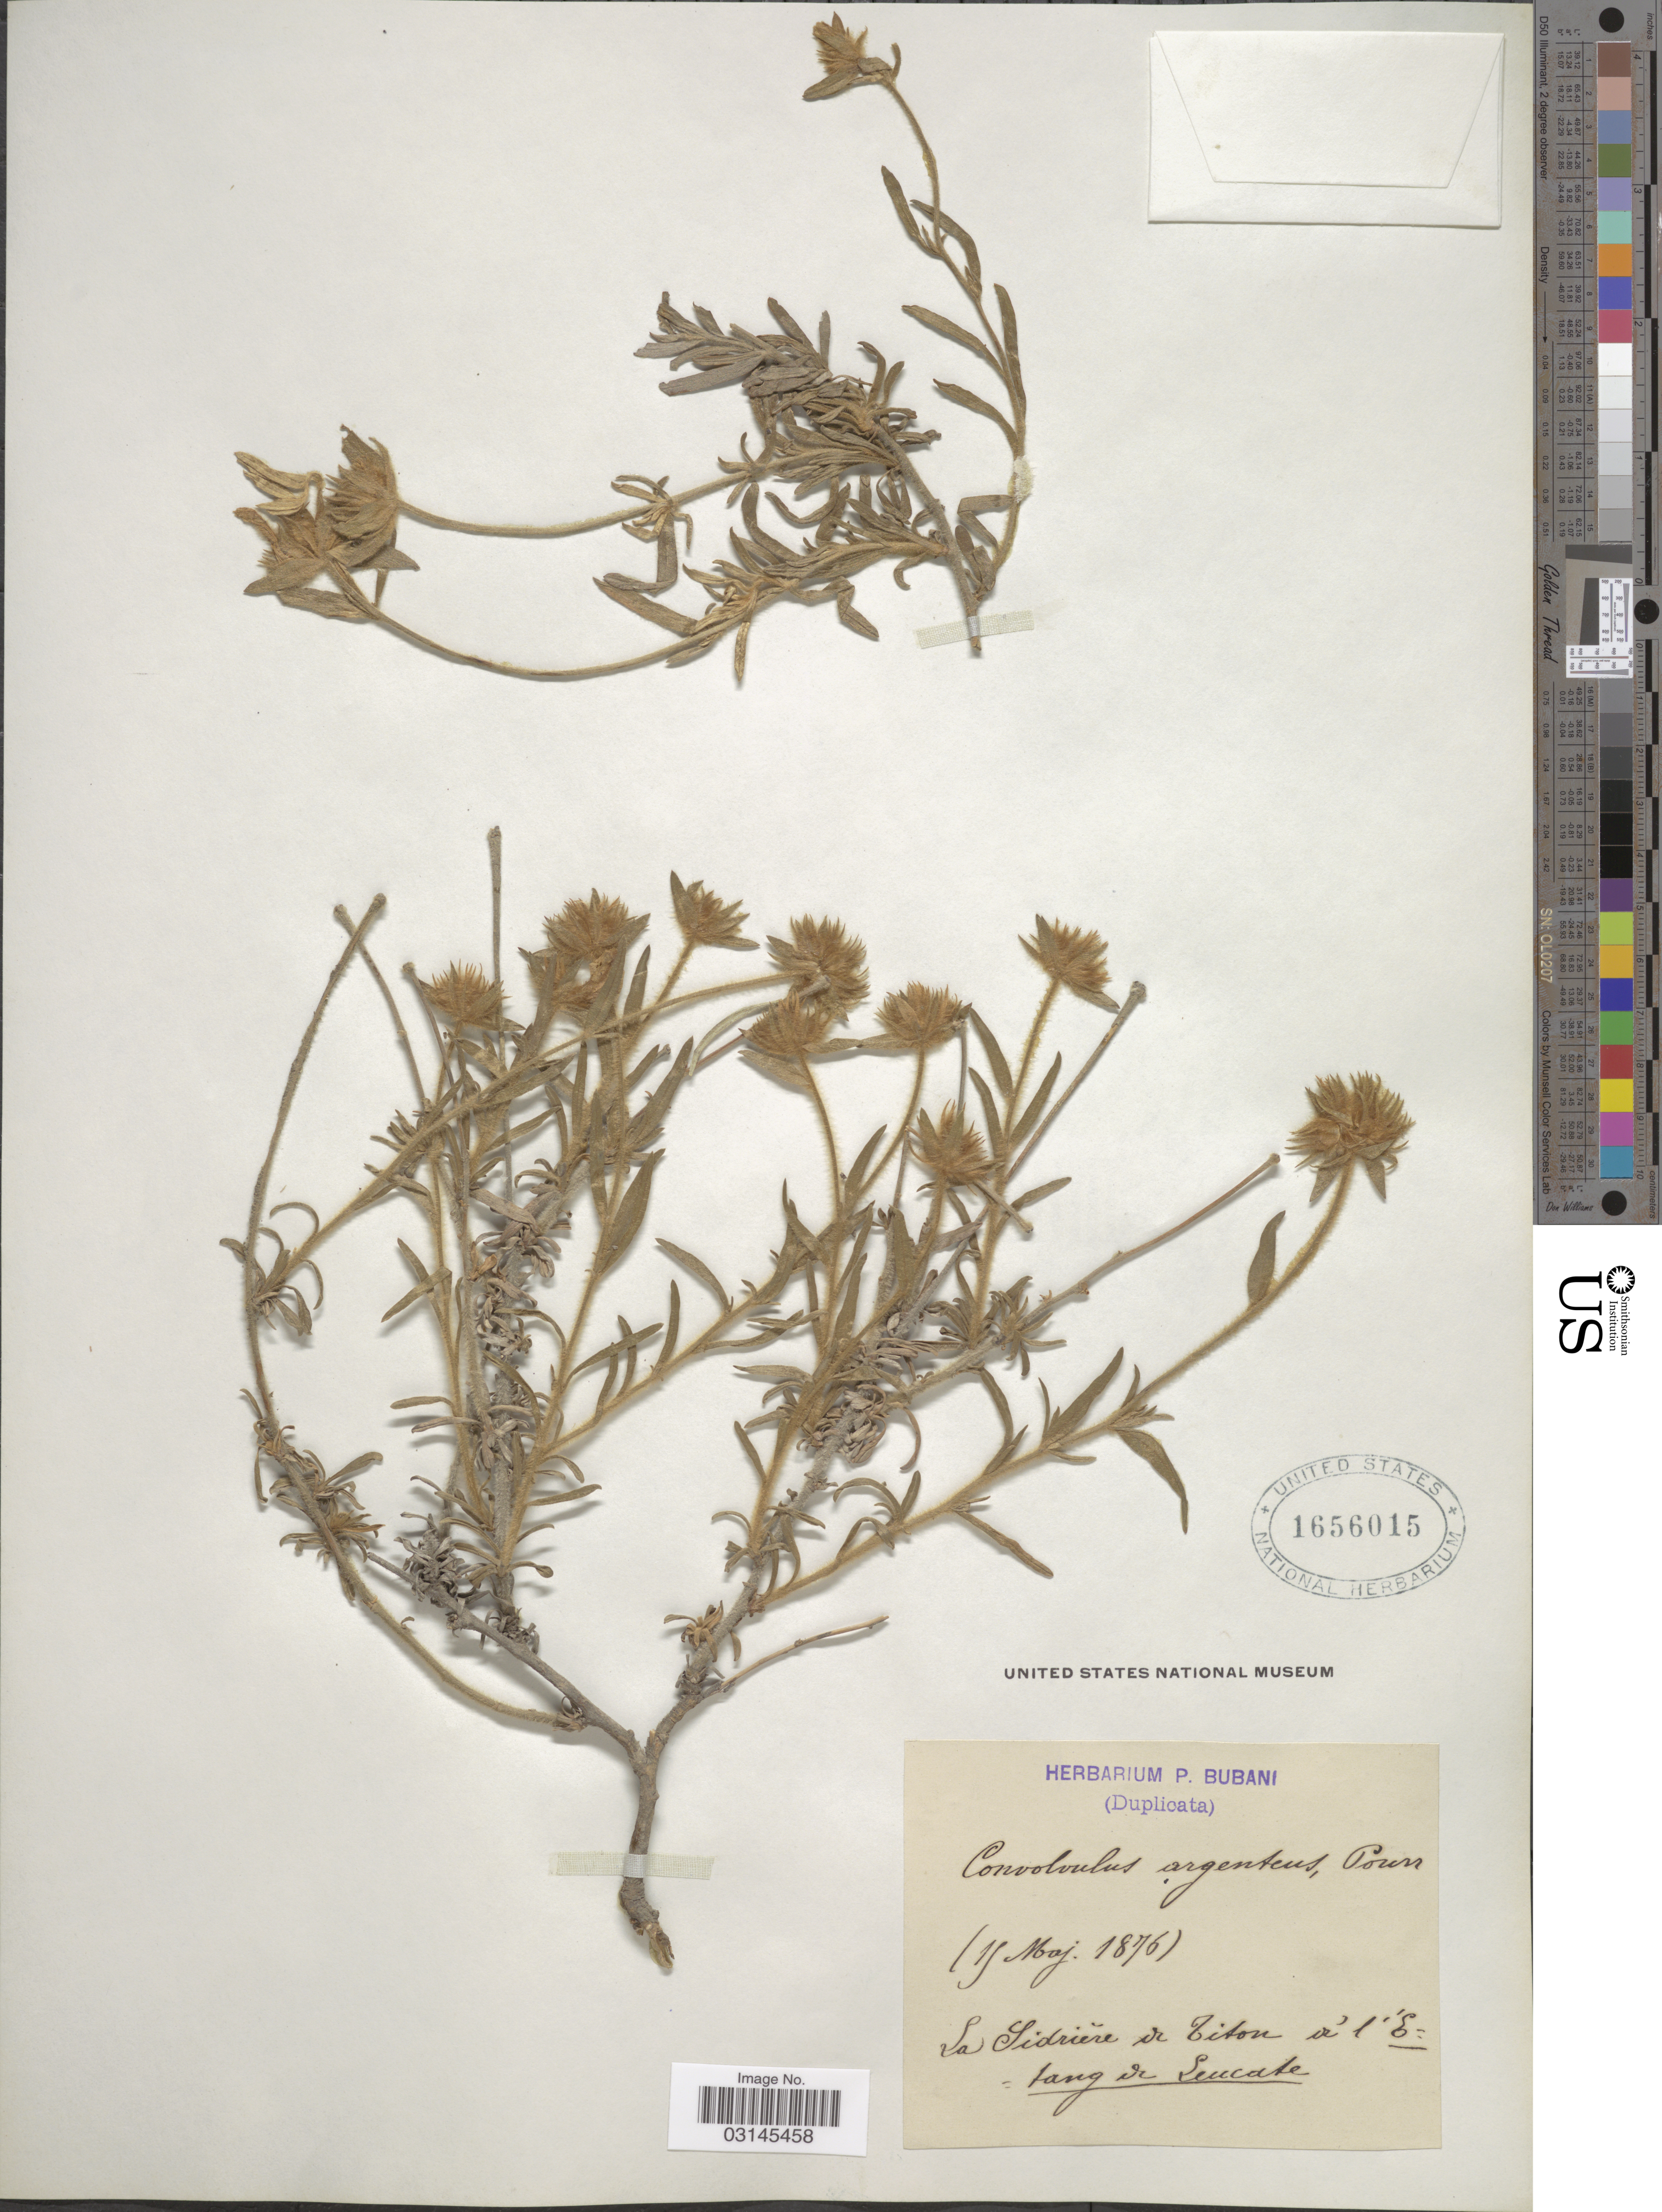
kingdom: Plantae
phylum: Tracheophyta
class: Magnoliopsida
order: Solanales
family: Convolvulaceae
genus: Convolvulus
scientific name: Convolvulus argenteus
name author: Roxb.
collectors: ex herb. P. Bubani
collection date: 1876-05-15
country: France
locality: La Sidriěre de Titon à l'Etang de Leucate.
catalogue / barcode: US 1656015